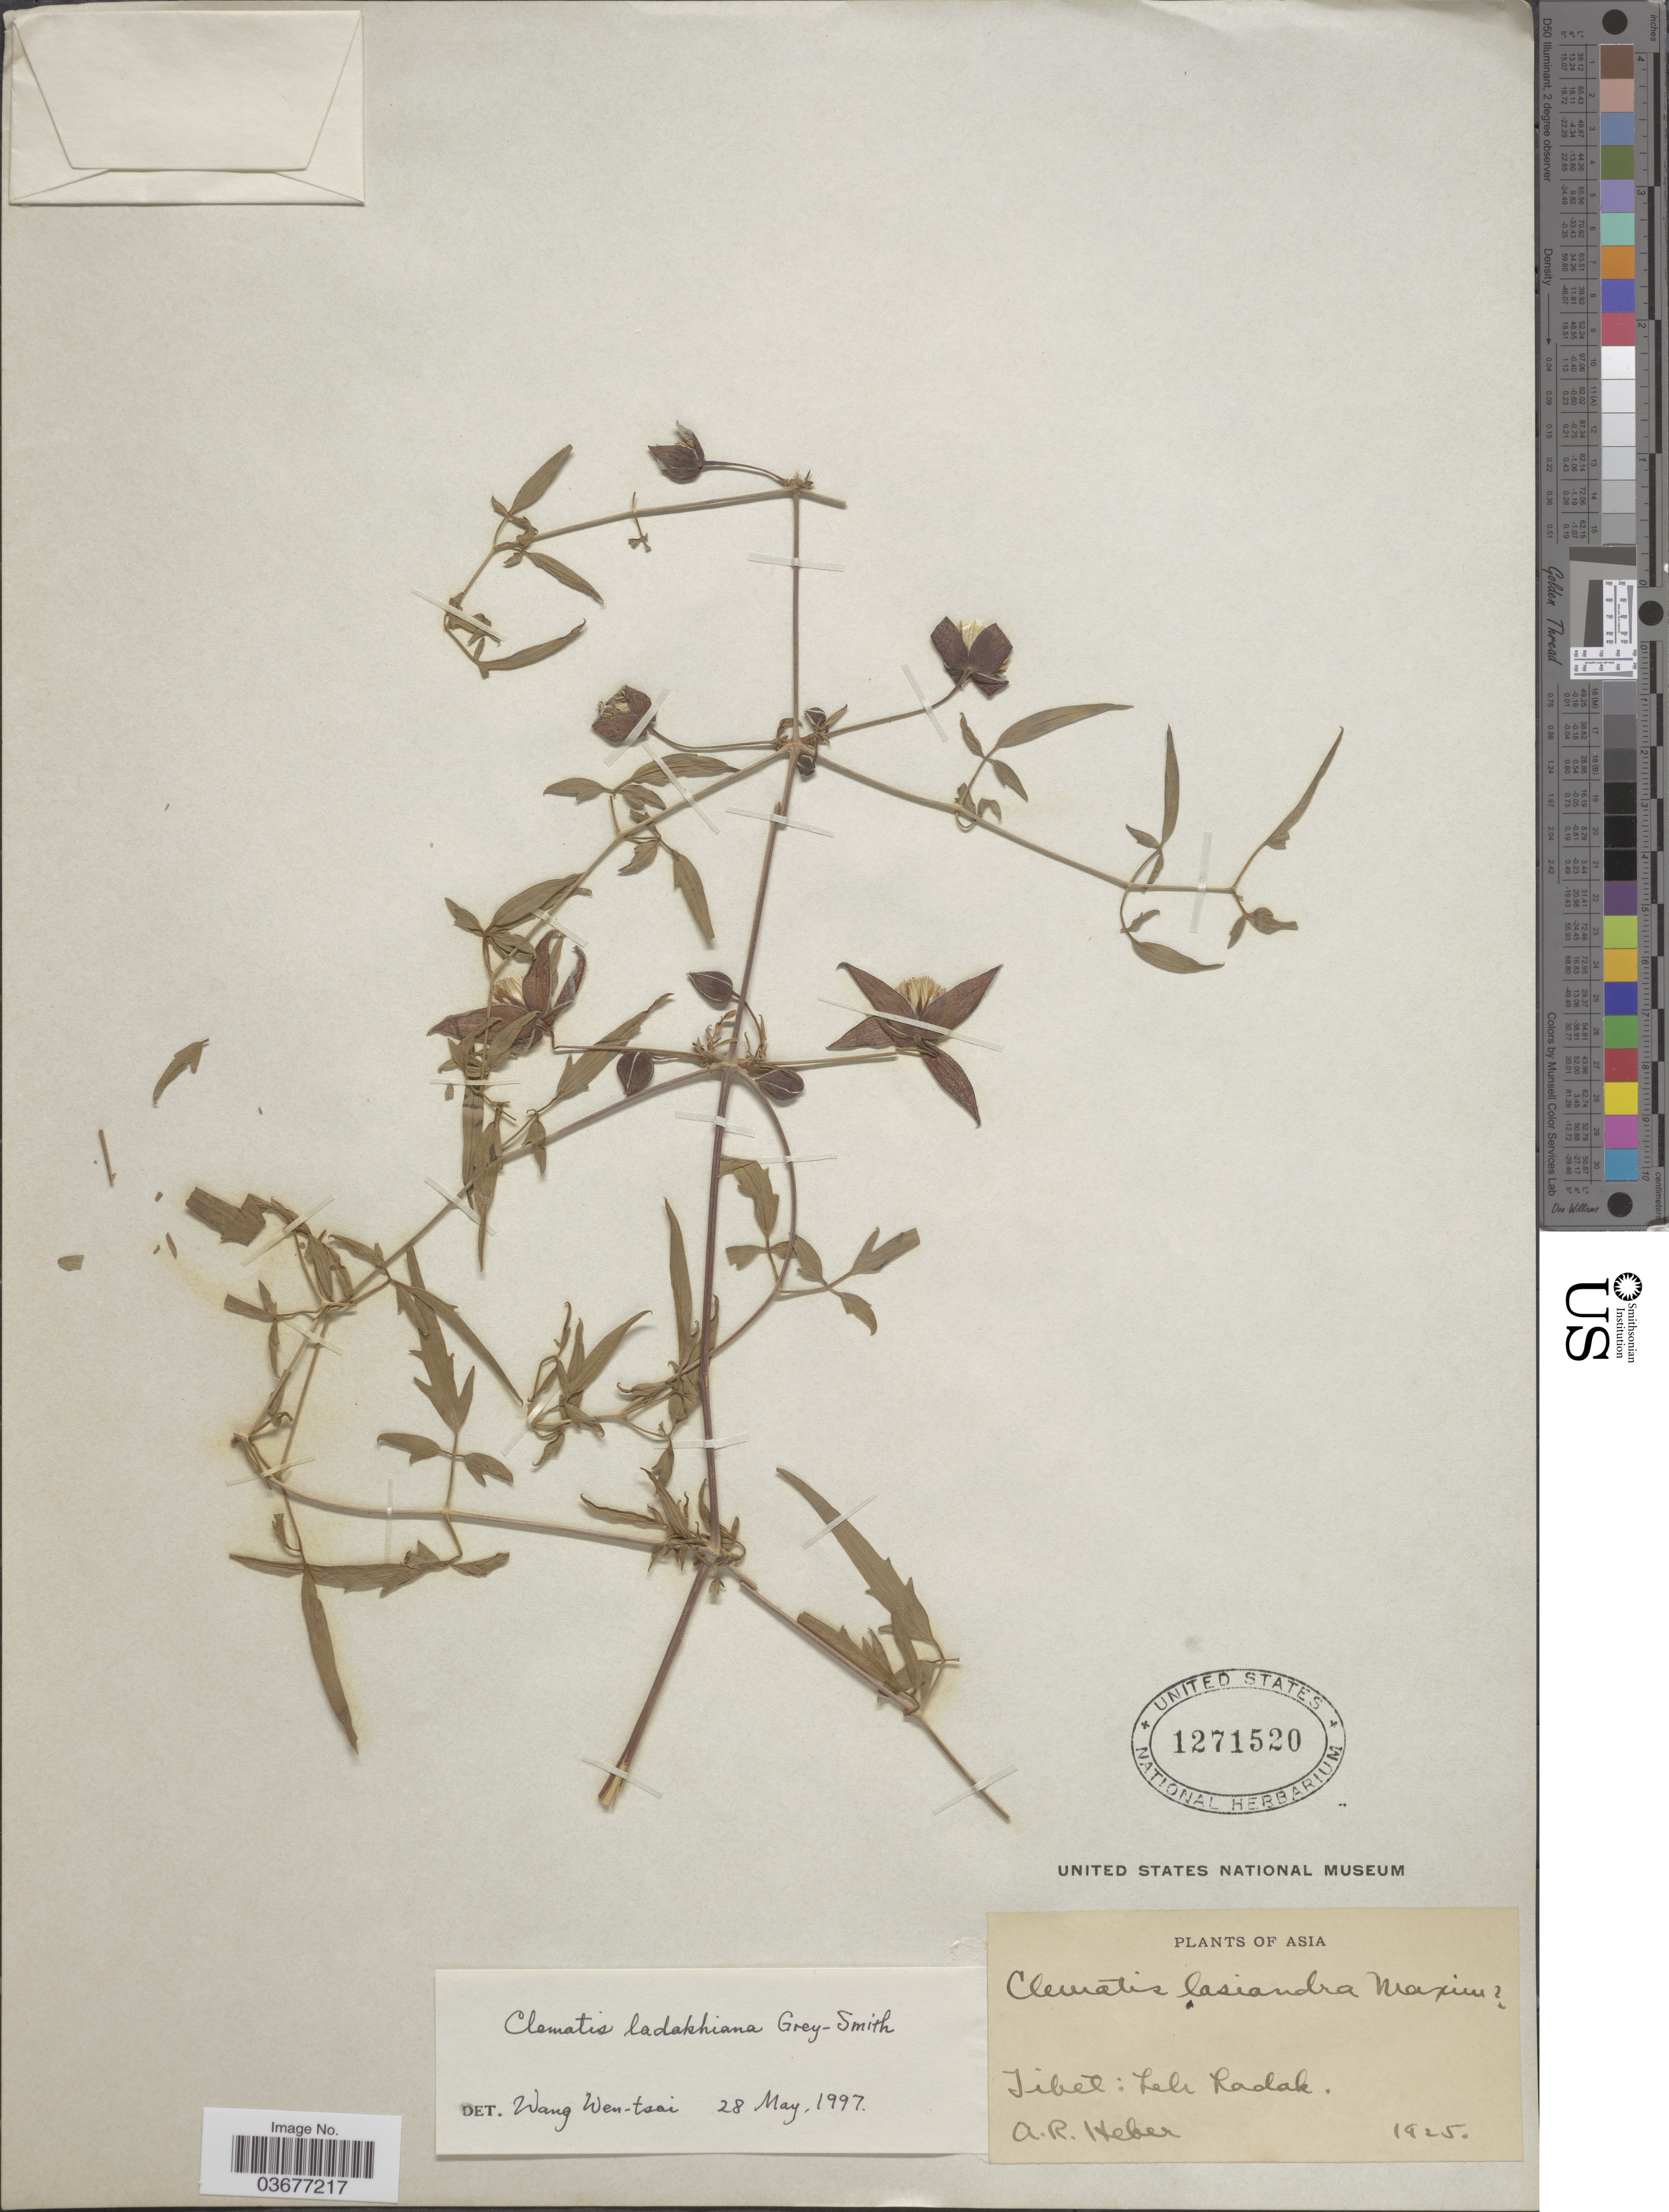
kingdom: Plantae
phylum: Tracheophyta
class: Magnoliopsida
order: Ranunculales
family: Ranunculaceae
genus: Clematis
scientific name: Clematis ladakhiana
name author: Grey-Wilson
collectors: A. Heber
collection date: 1925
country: India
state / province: Ladakh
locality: Tibet: Leh Ladak.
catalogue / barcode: US 1271520